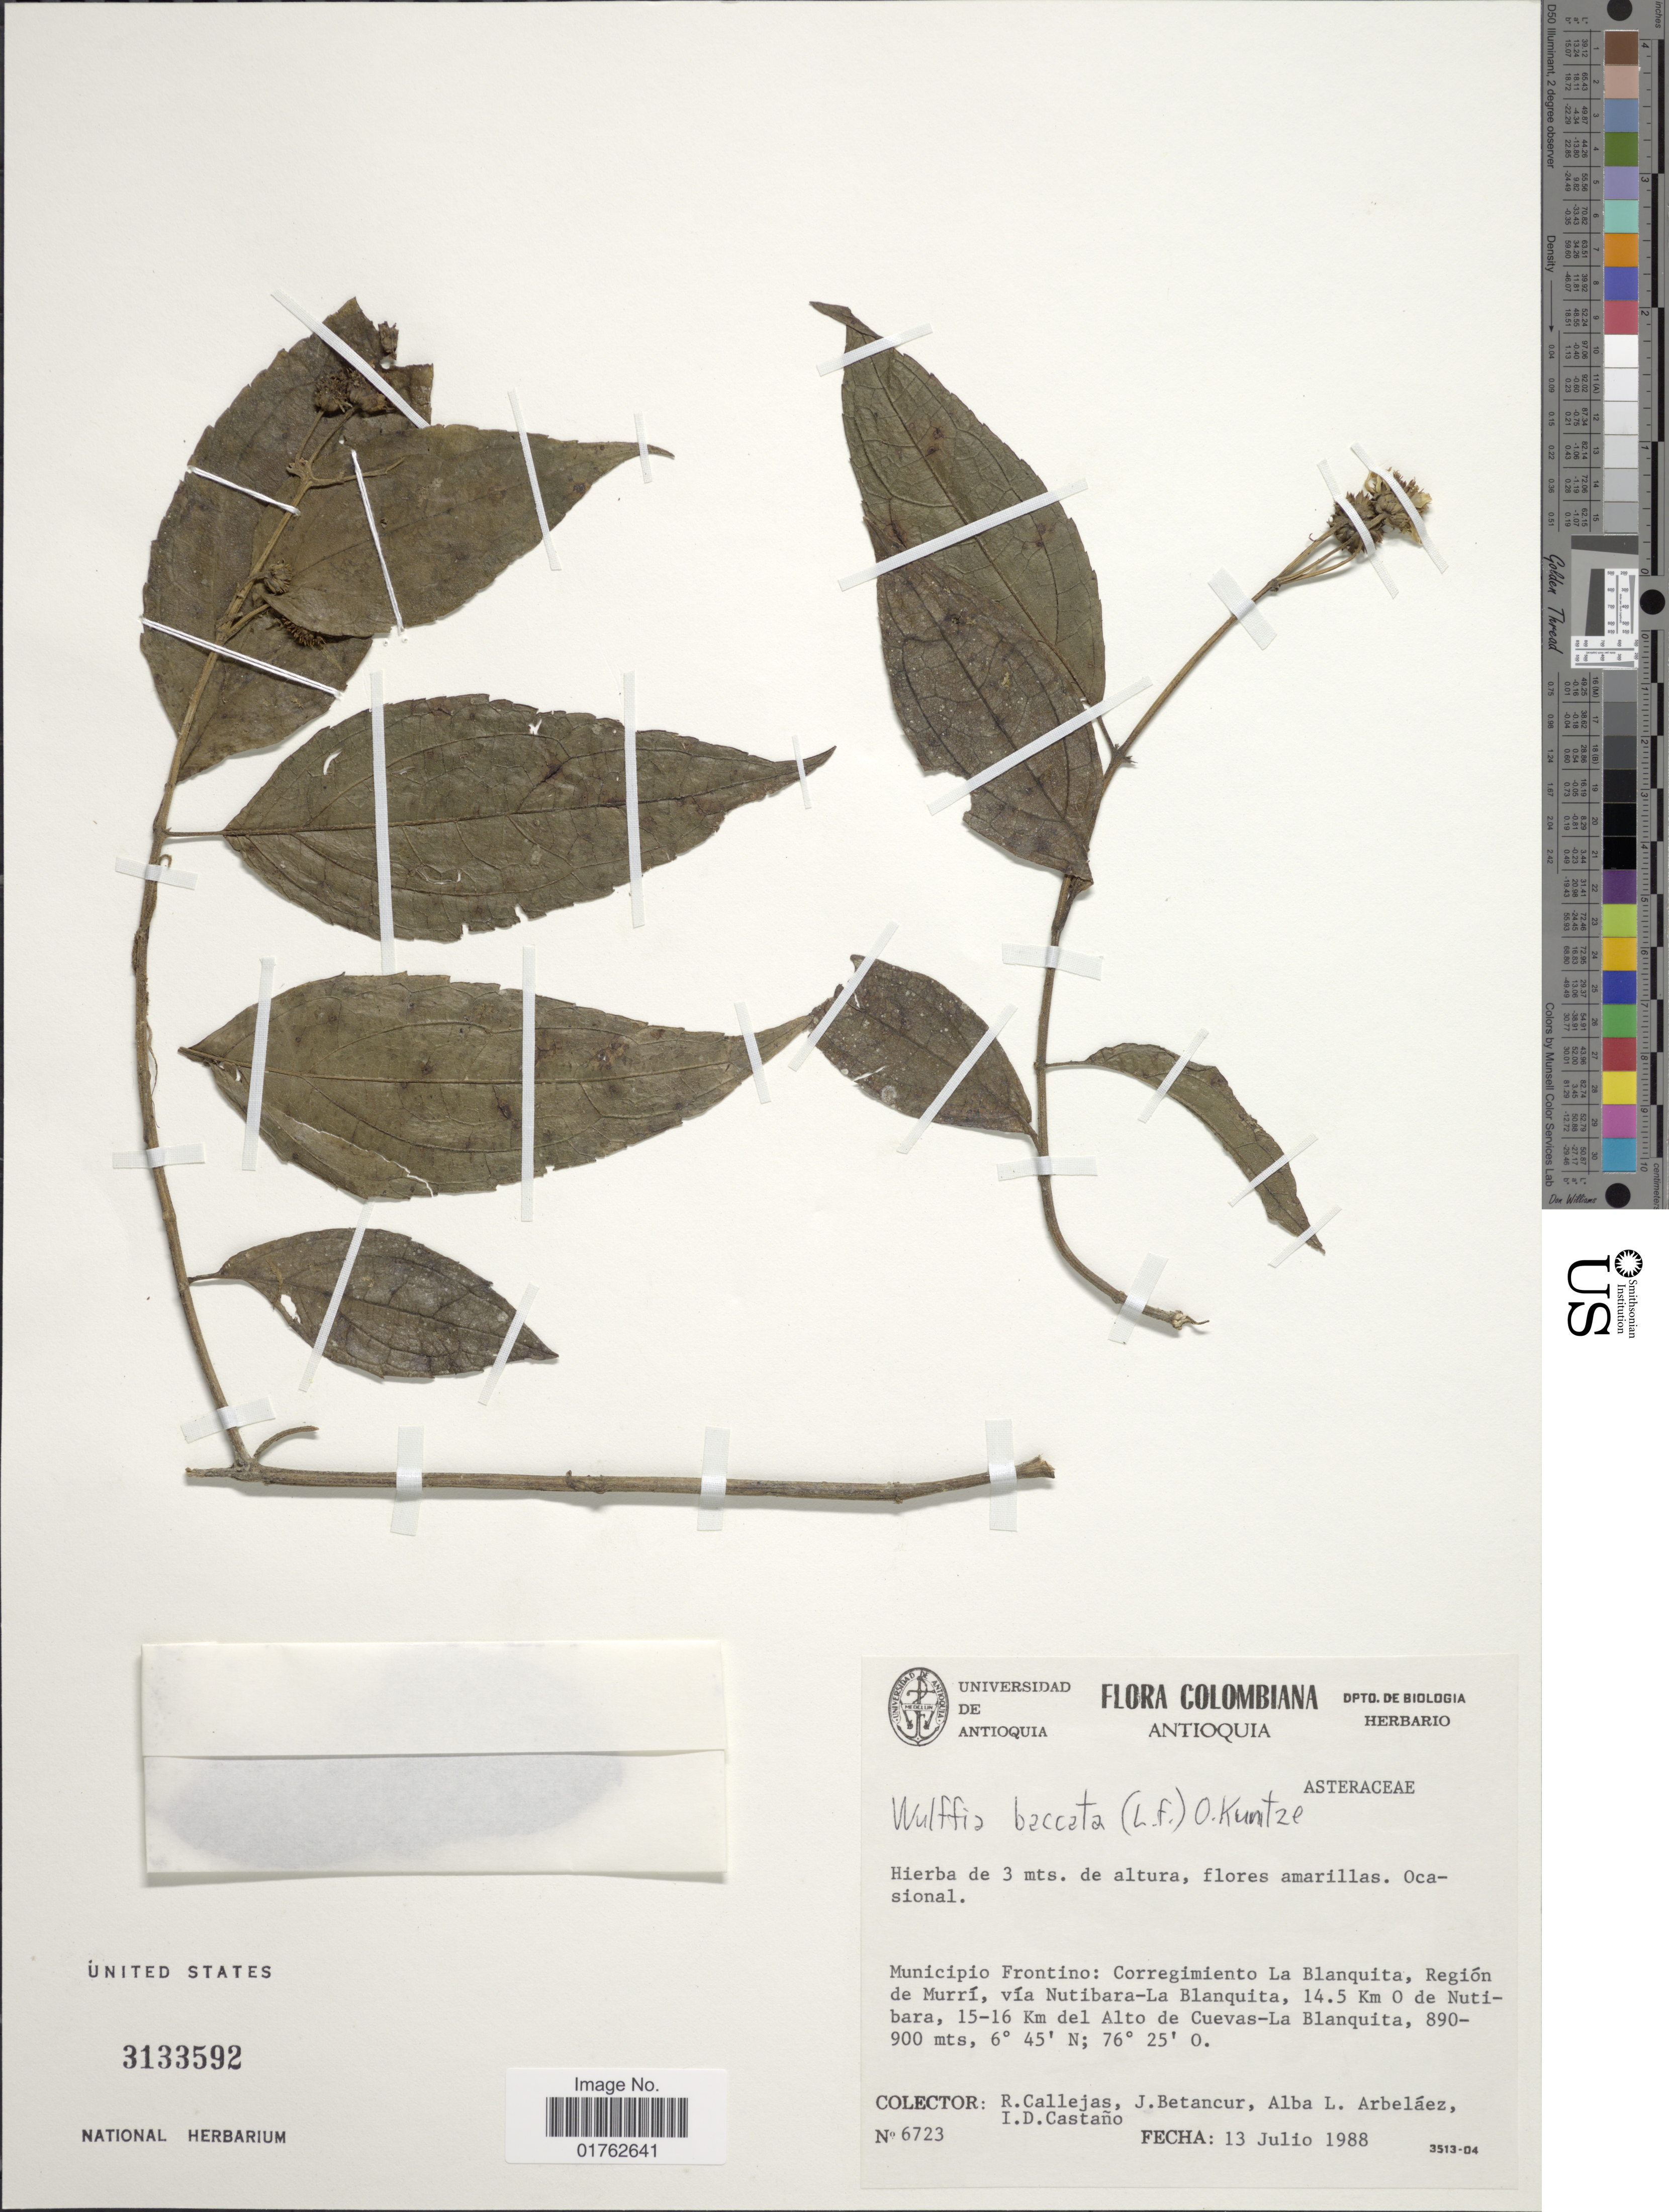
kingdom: Plantae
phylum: Tracheophyta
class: Magnoliopsida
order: Asterales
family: Asteraceae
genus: Wulffia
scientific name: Wulffia baccata var. baccata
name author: (L.) Kuntze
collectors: R. Callejas, J. Betancur, A. L. Arbelaez & I. Castaño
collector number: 6723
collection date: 1988-07-13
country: Colombia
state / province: Antioquia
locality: Municipio Frontino: Corregimiento La Blanquita, Region de Murri, via Nutibara-La Blanquita, 14.5 km O de Nutibara, 15-16 Km del Alto de Cuevas-La Blanquita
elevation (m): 890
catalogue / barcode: US 3133592